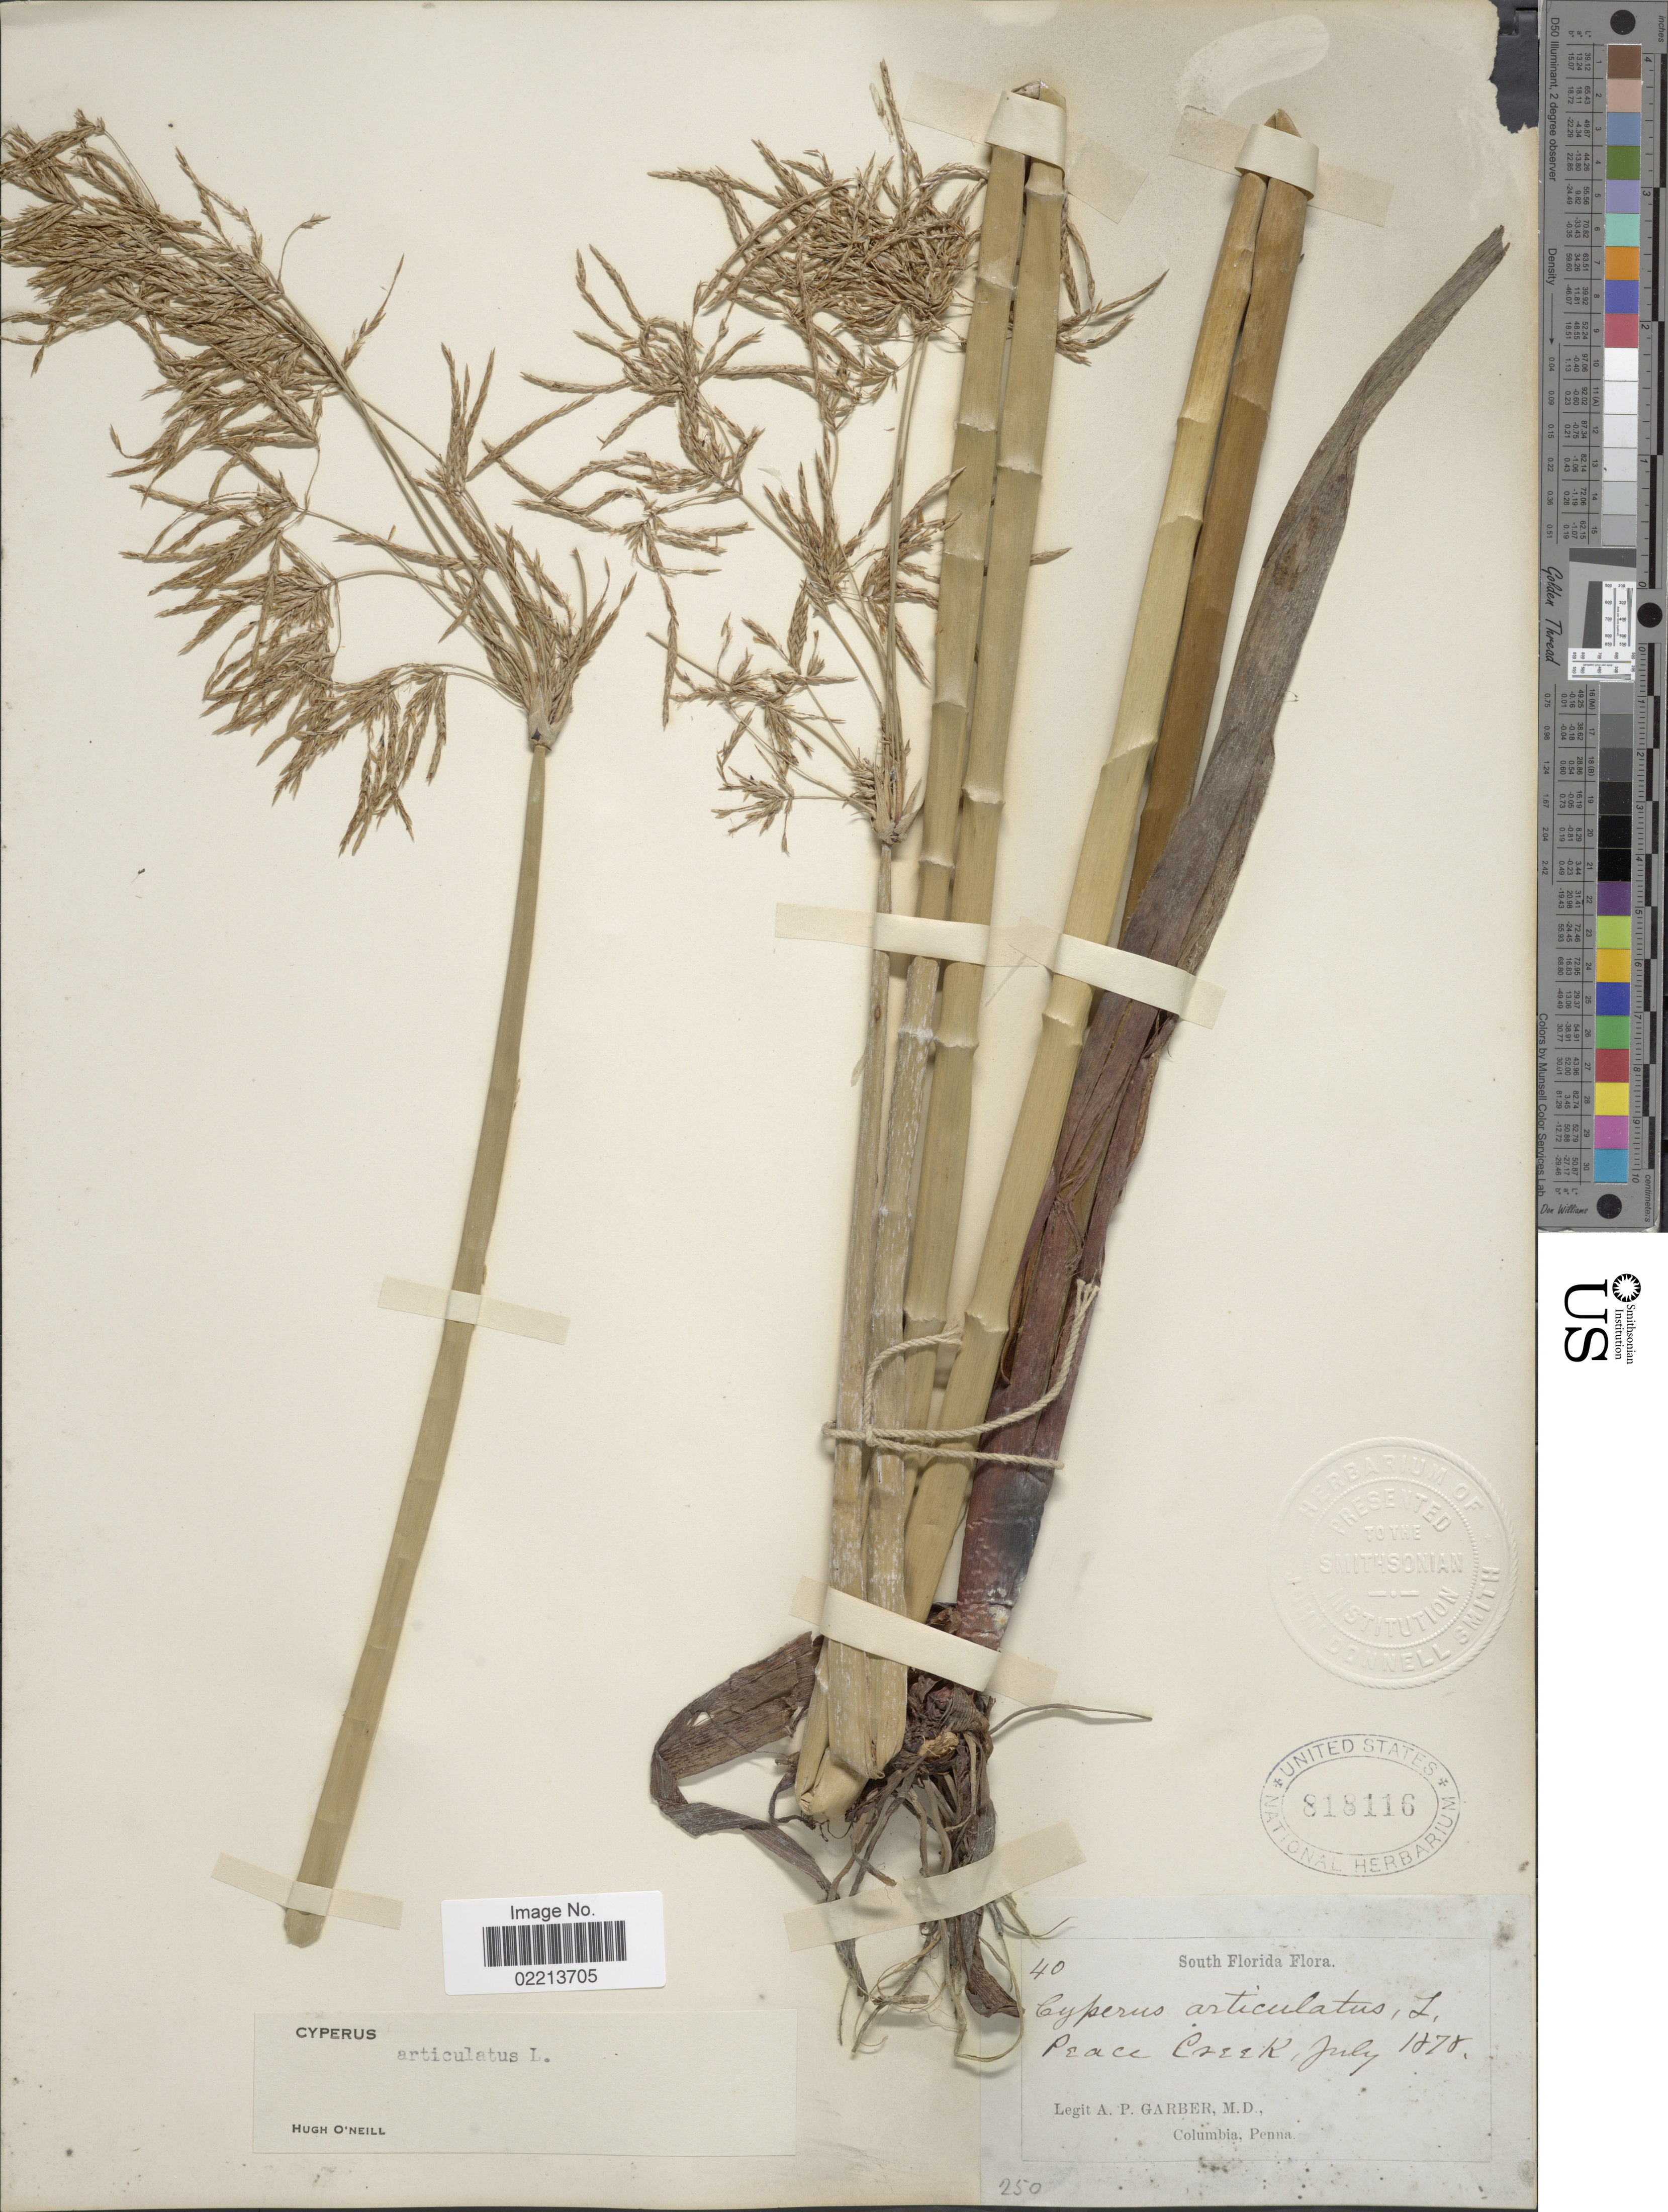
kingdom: Plantae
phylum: Tracheophyta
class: Liliopsida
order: Poales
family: Cyperaceae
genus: Cyperus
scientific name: Cyperus articulatus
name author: L.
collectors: A. P. Garber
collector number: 40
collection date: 1878-07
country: United States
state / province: Florida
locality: South Florida, Peace Creek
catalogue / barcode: US 818116